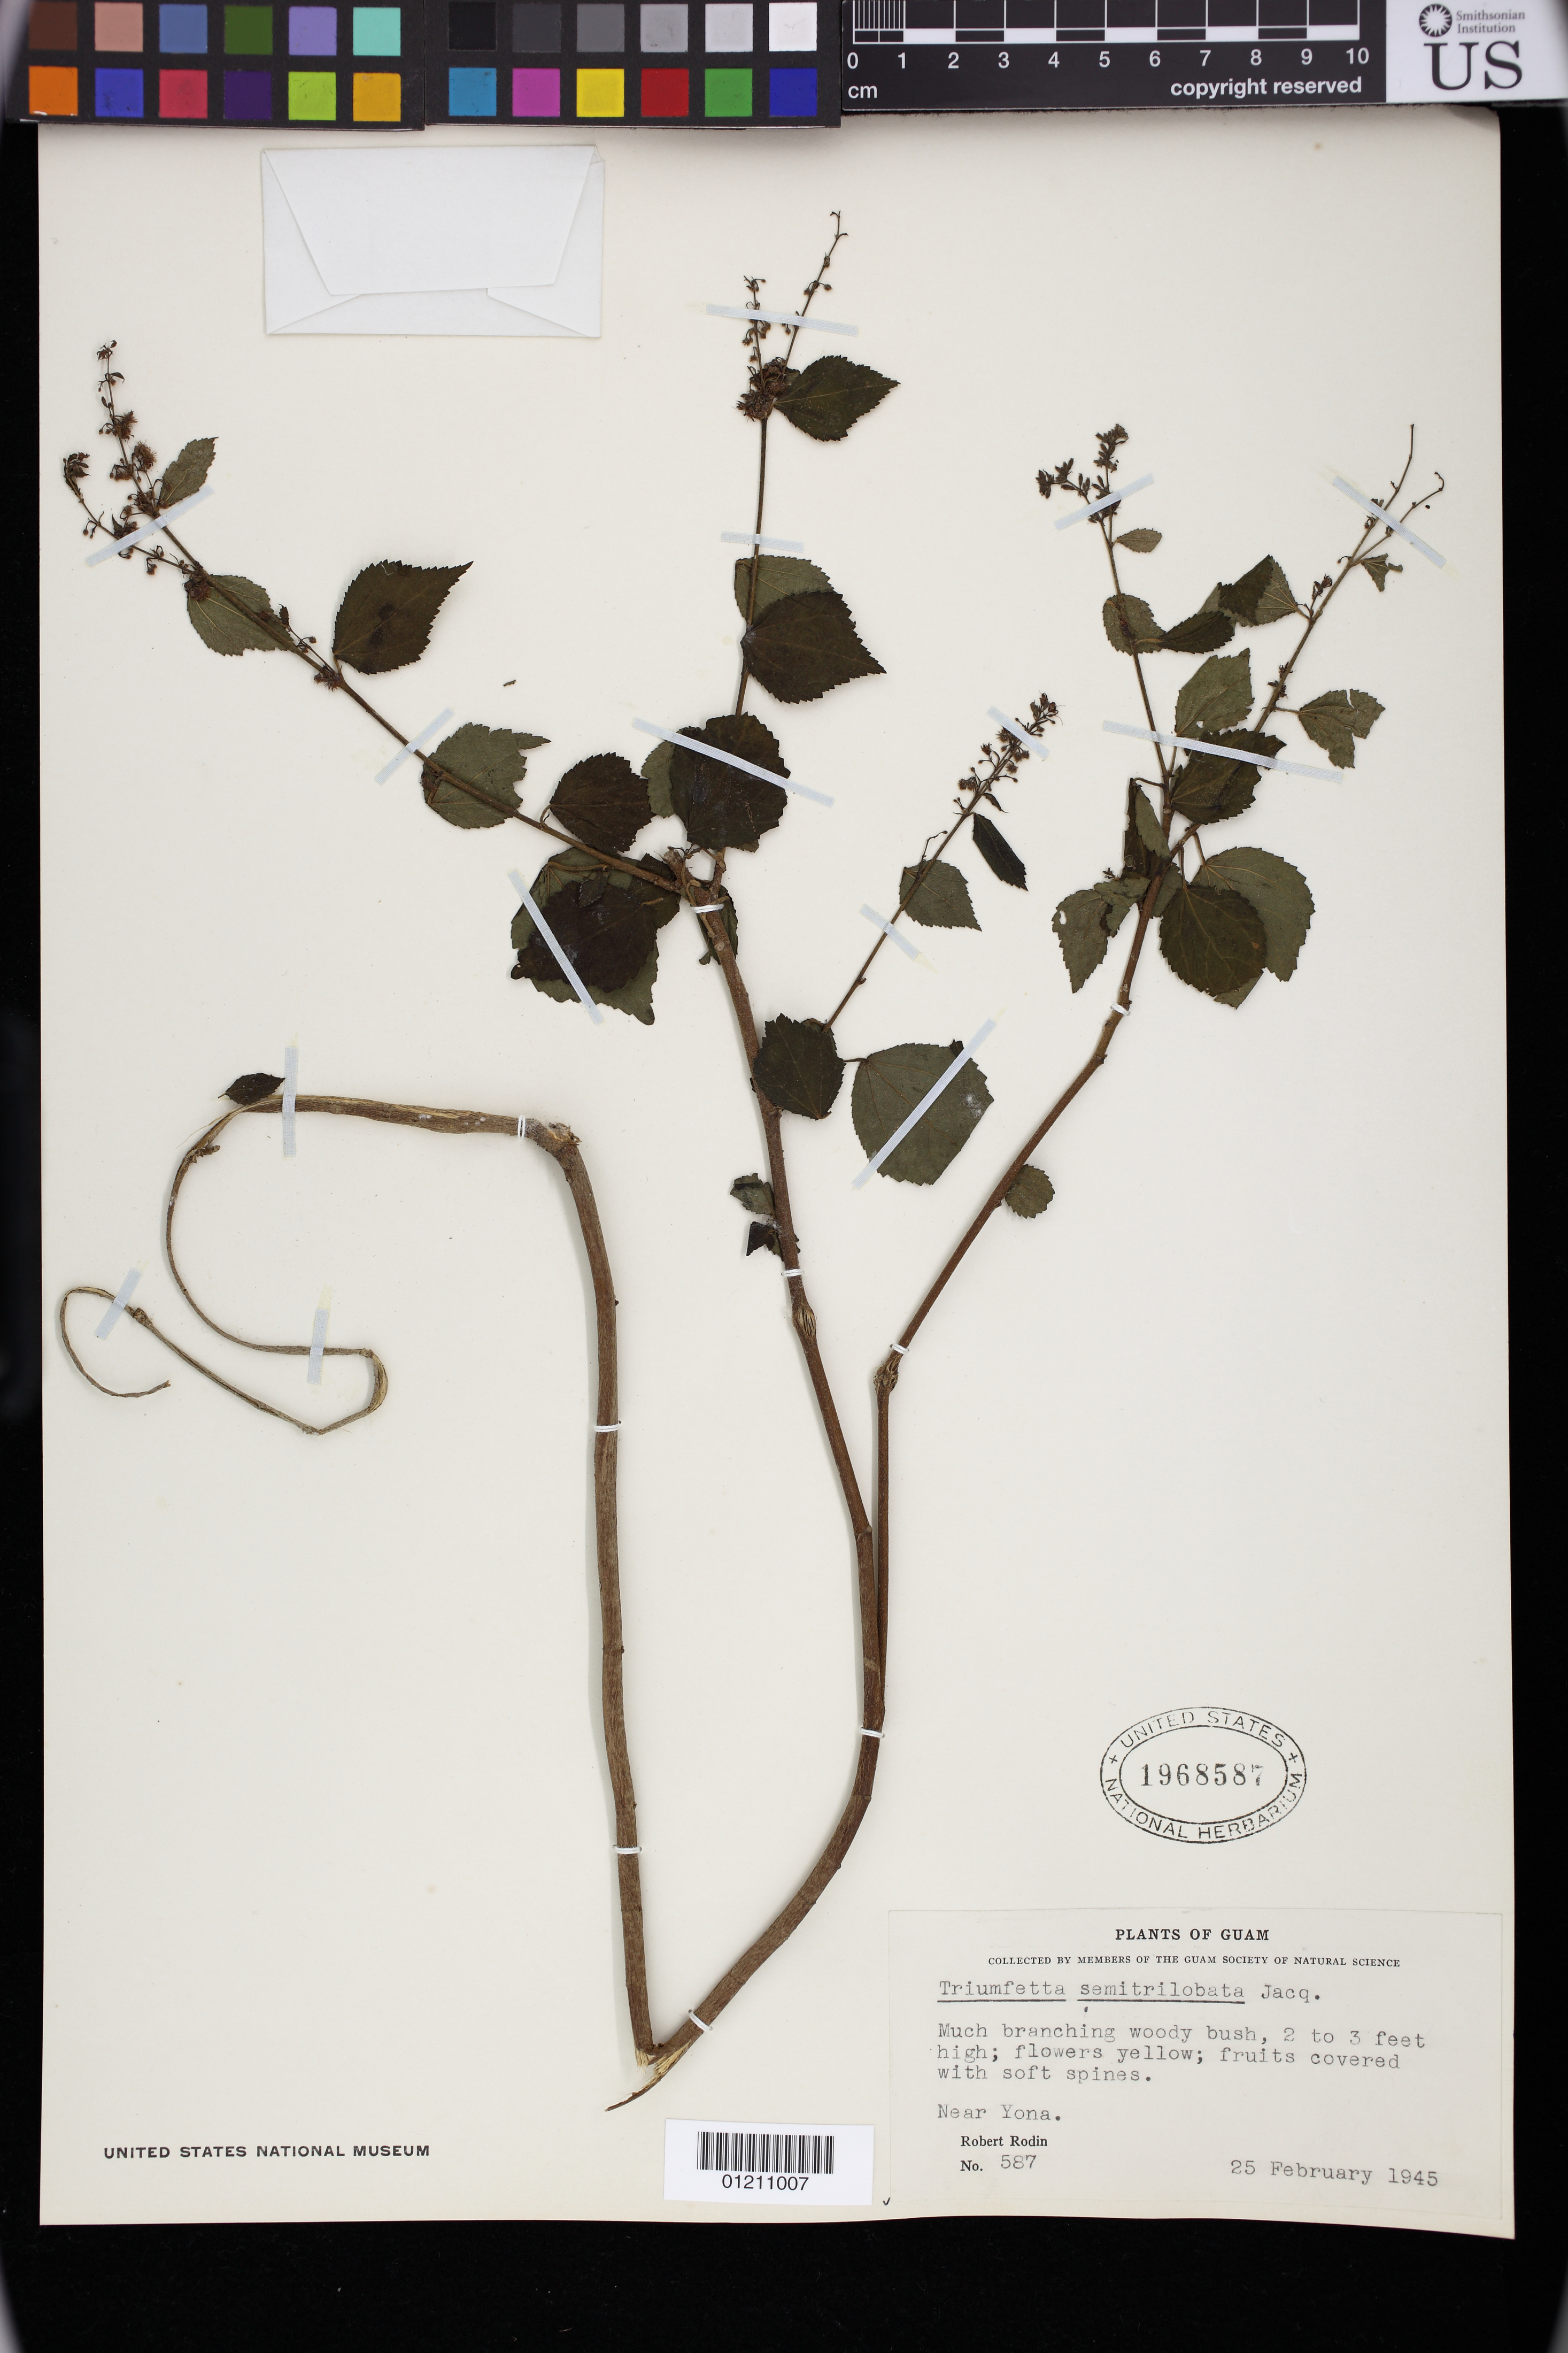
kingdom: Plantae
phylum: Tracheophyta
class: Magnoliopsida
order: Malvales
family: Malvaceae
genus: Triumfetta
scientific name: Triumfetta semitriloba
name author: Jacq.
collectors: R. J. Rodin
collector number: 587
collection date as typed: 25 Feb 1945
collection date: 1945-02-25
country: Guam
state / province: Yona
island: Guam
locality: Guam: Near Yona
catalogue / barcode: US 1968587